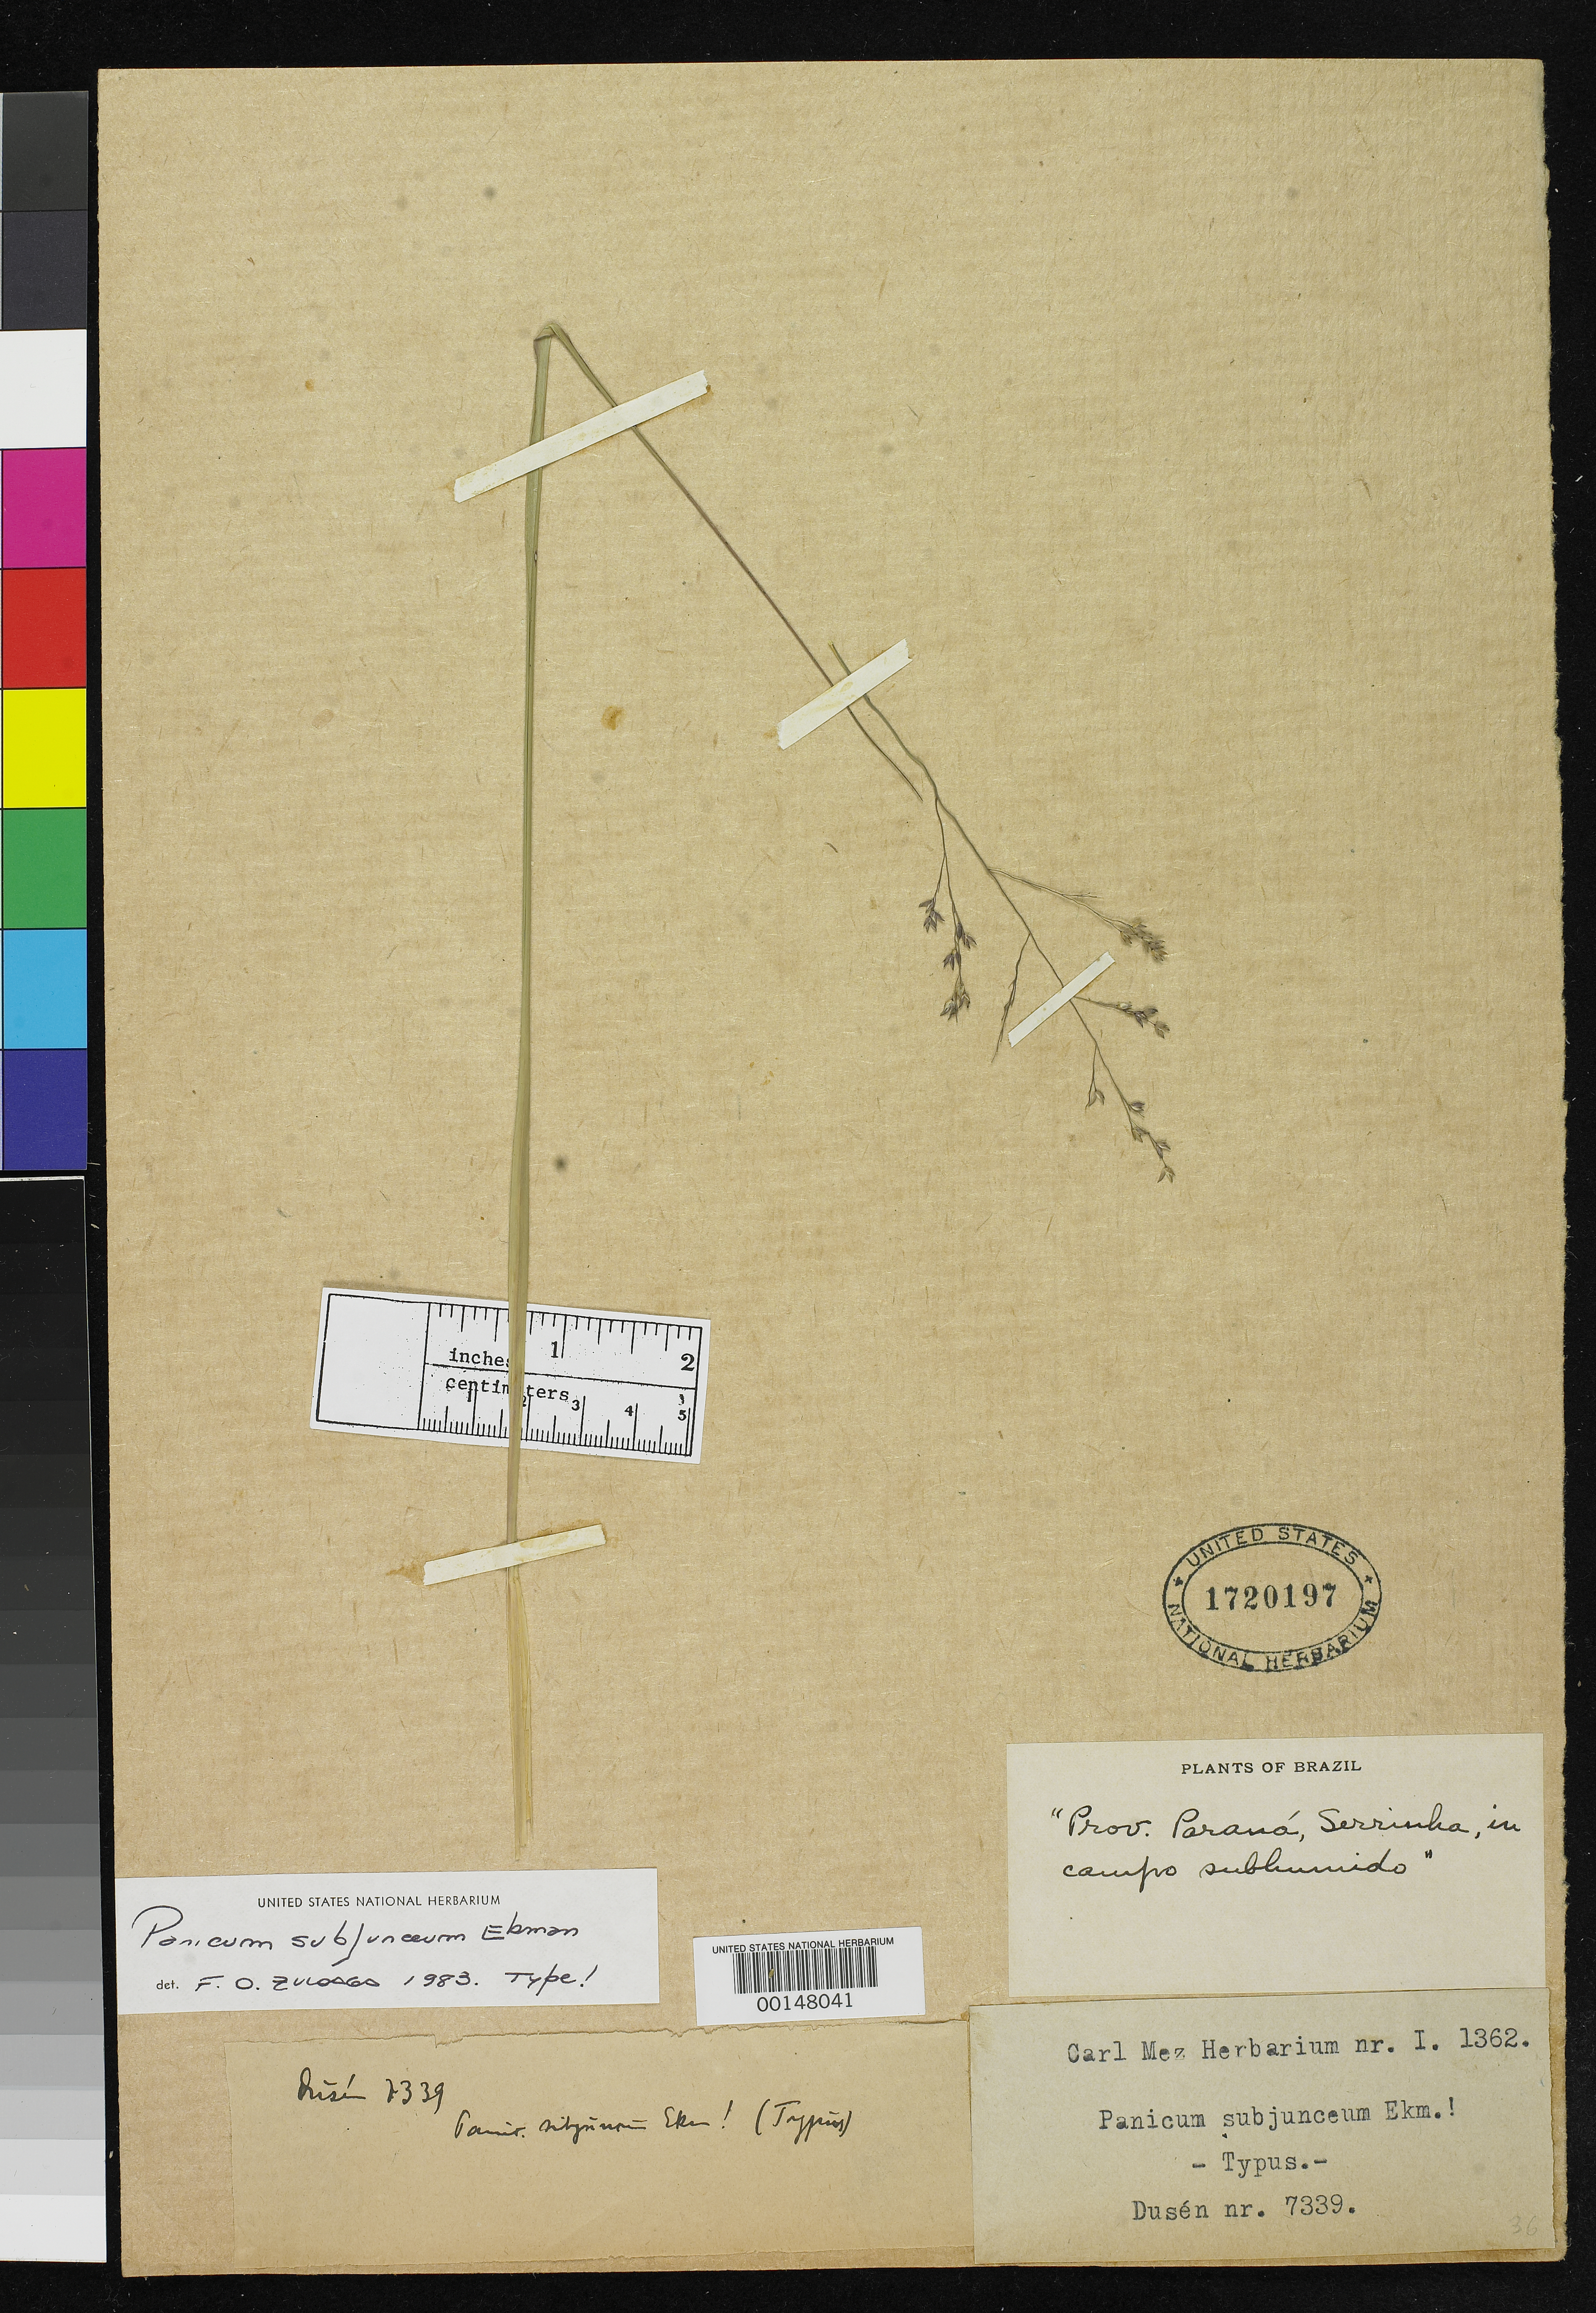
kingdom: Plantae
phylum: Tracheophyta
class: Liliopsida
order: Poales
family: Poaceae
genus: Panicum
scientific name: Panicum subjunceum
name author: Ekman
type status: Isotype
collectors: P. Dusén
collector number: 7339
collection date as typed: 09 Dec 1908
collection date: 1908-12-09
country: Brazil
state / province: Paraná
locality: Serrinha.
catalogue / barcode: US 1720197